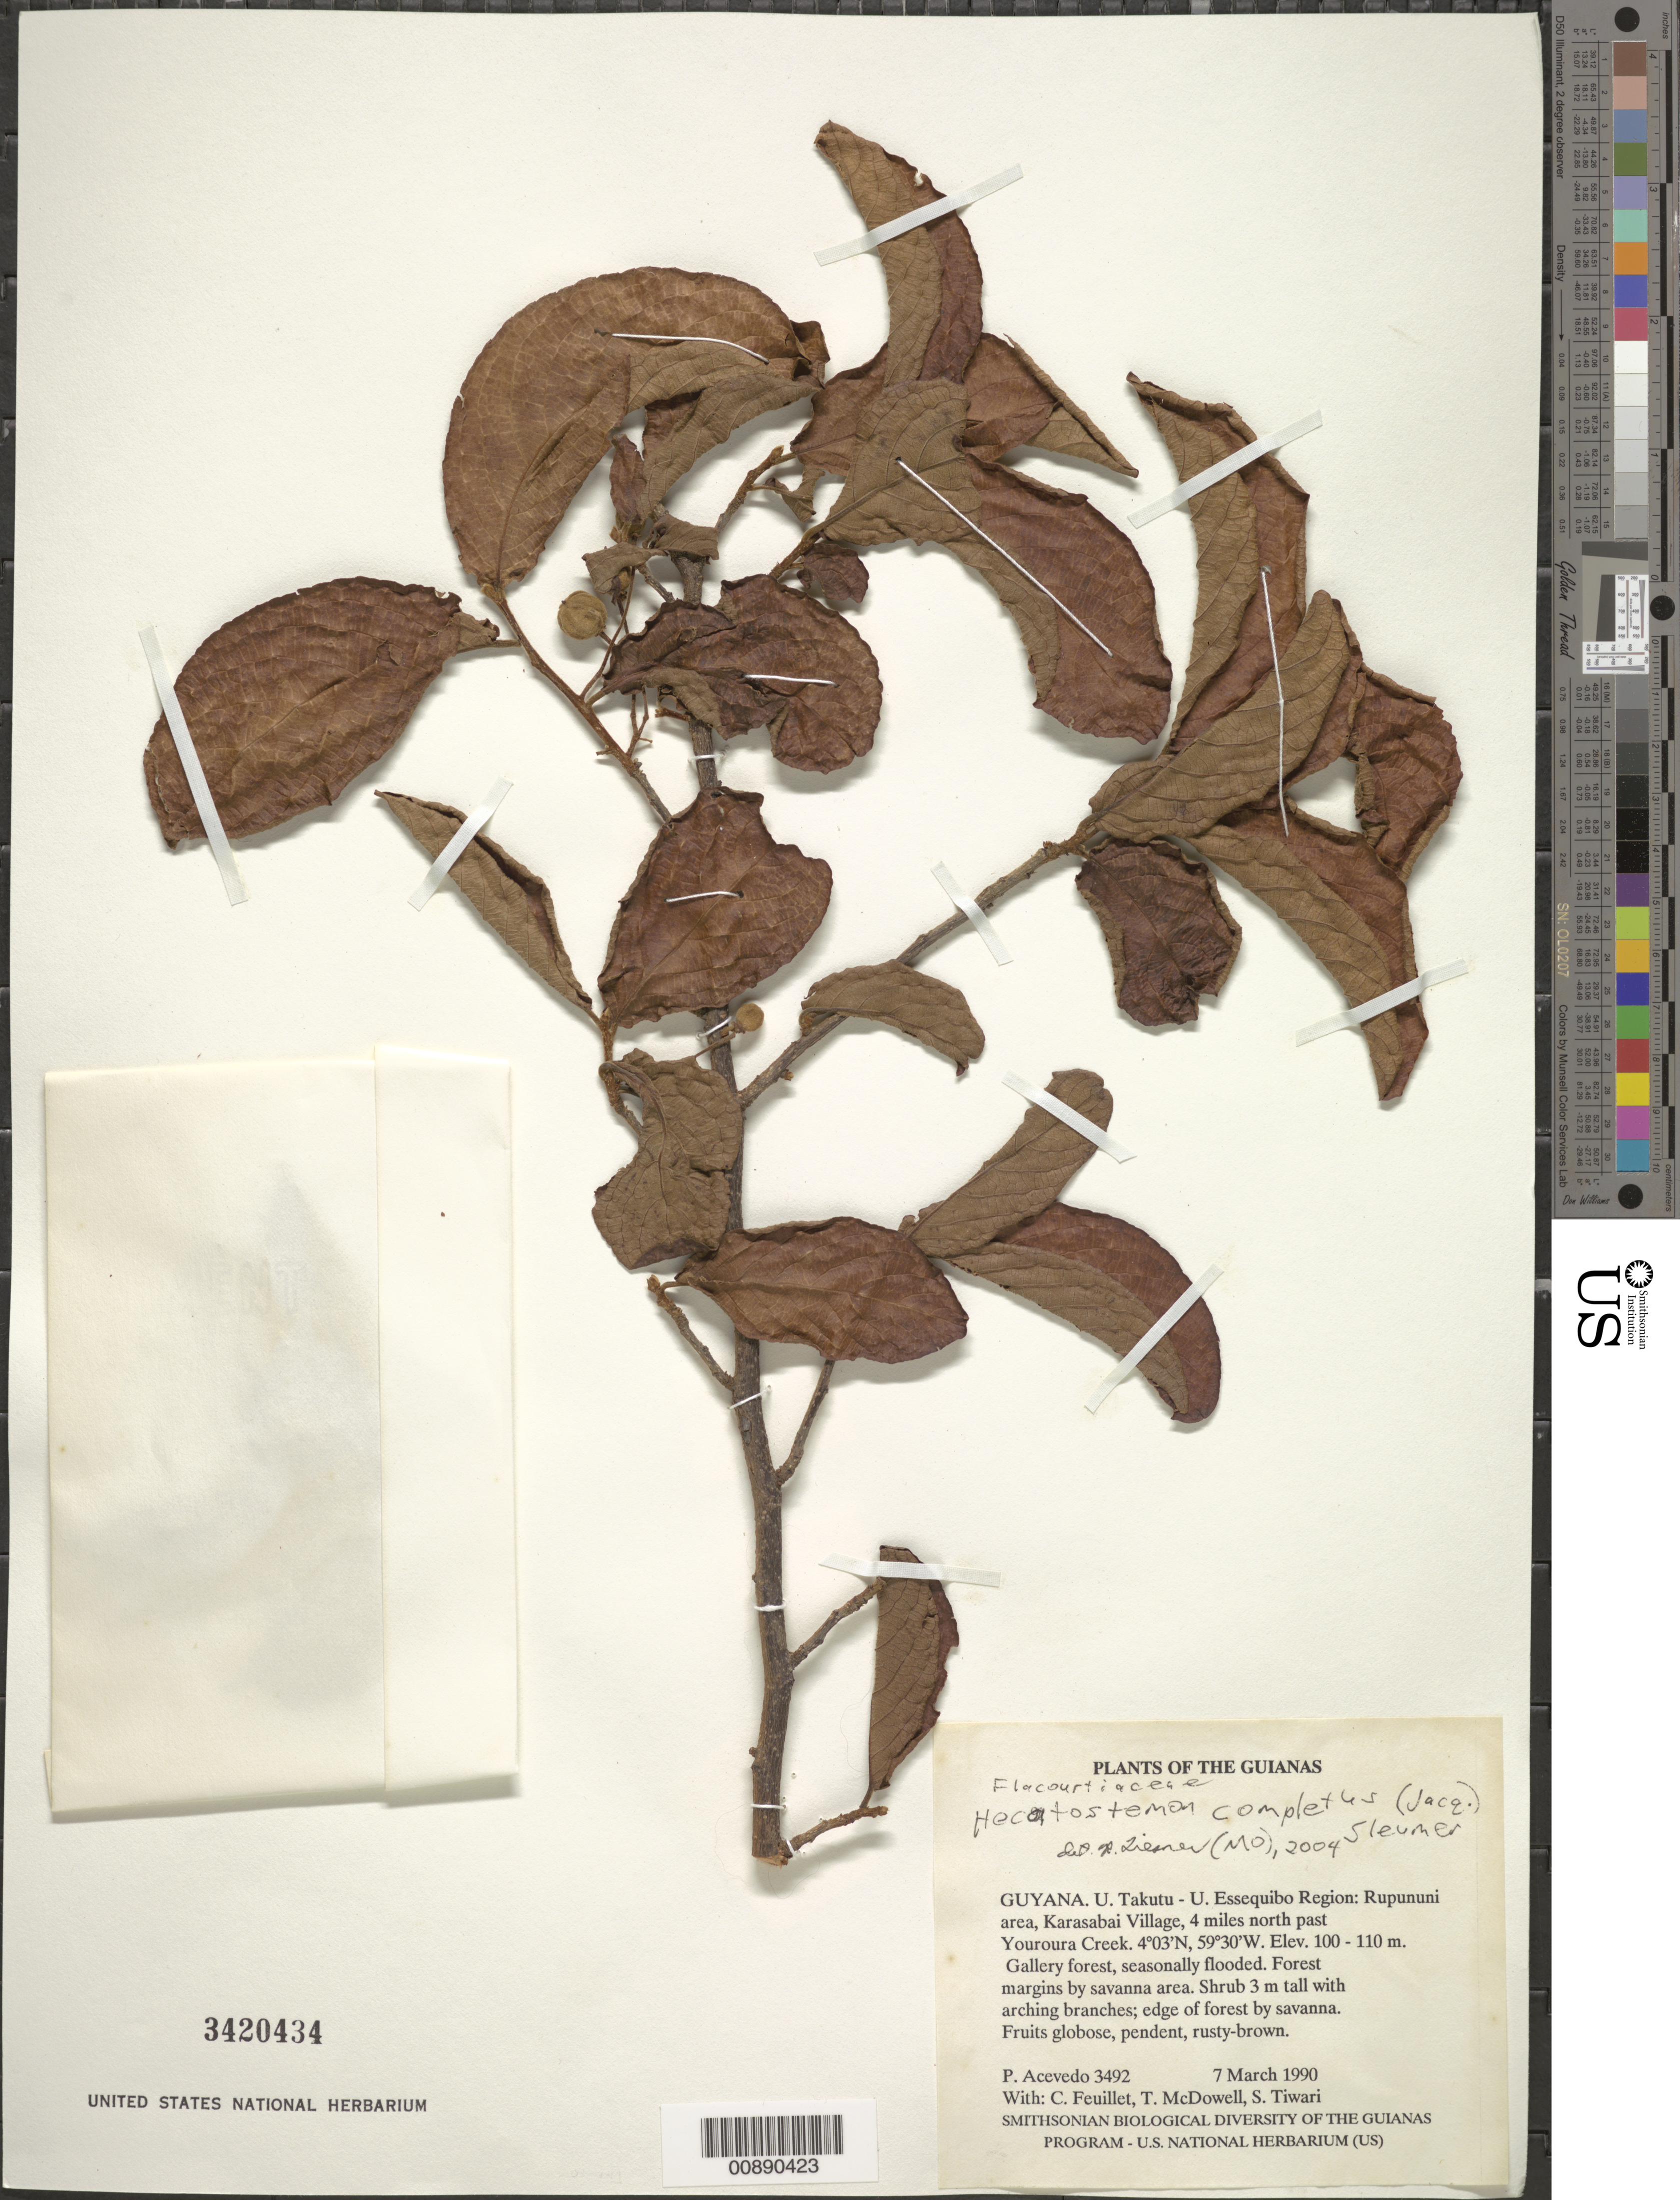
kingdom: Plantae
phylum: Tracheophyta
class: Magnoliopsida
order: Malpighiales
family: Salicaceae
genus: Casearia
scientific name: Casearia completa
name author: (Jacq.) T. Samar. & M.H. Alford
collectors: P. Acevedo-Rodr., C. Feuillet, T. McDowell & S. Tiwari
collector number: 3492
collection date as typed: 07 Mar 1990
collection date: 1990-03-07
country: Guyana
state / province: U. Takutu-U. Essequibo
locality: Rupununi area, Karasabai Village, 4 miles north past Youroura Creek.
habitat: Gallery forest, seasonally flooded. Forest margins by savanna area.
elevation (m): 100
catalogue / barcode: US 3420434